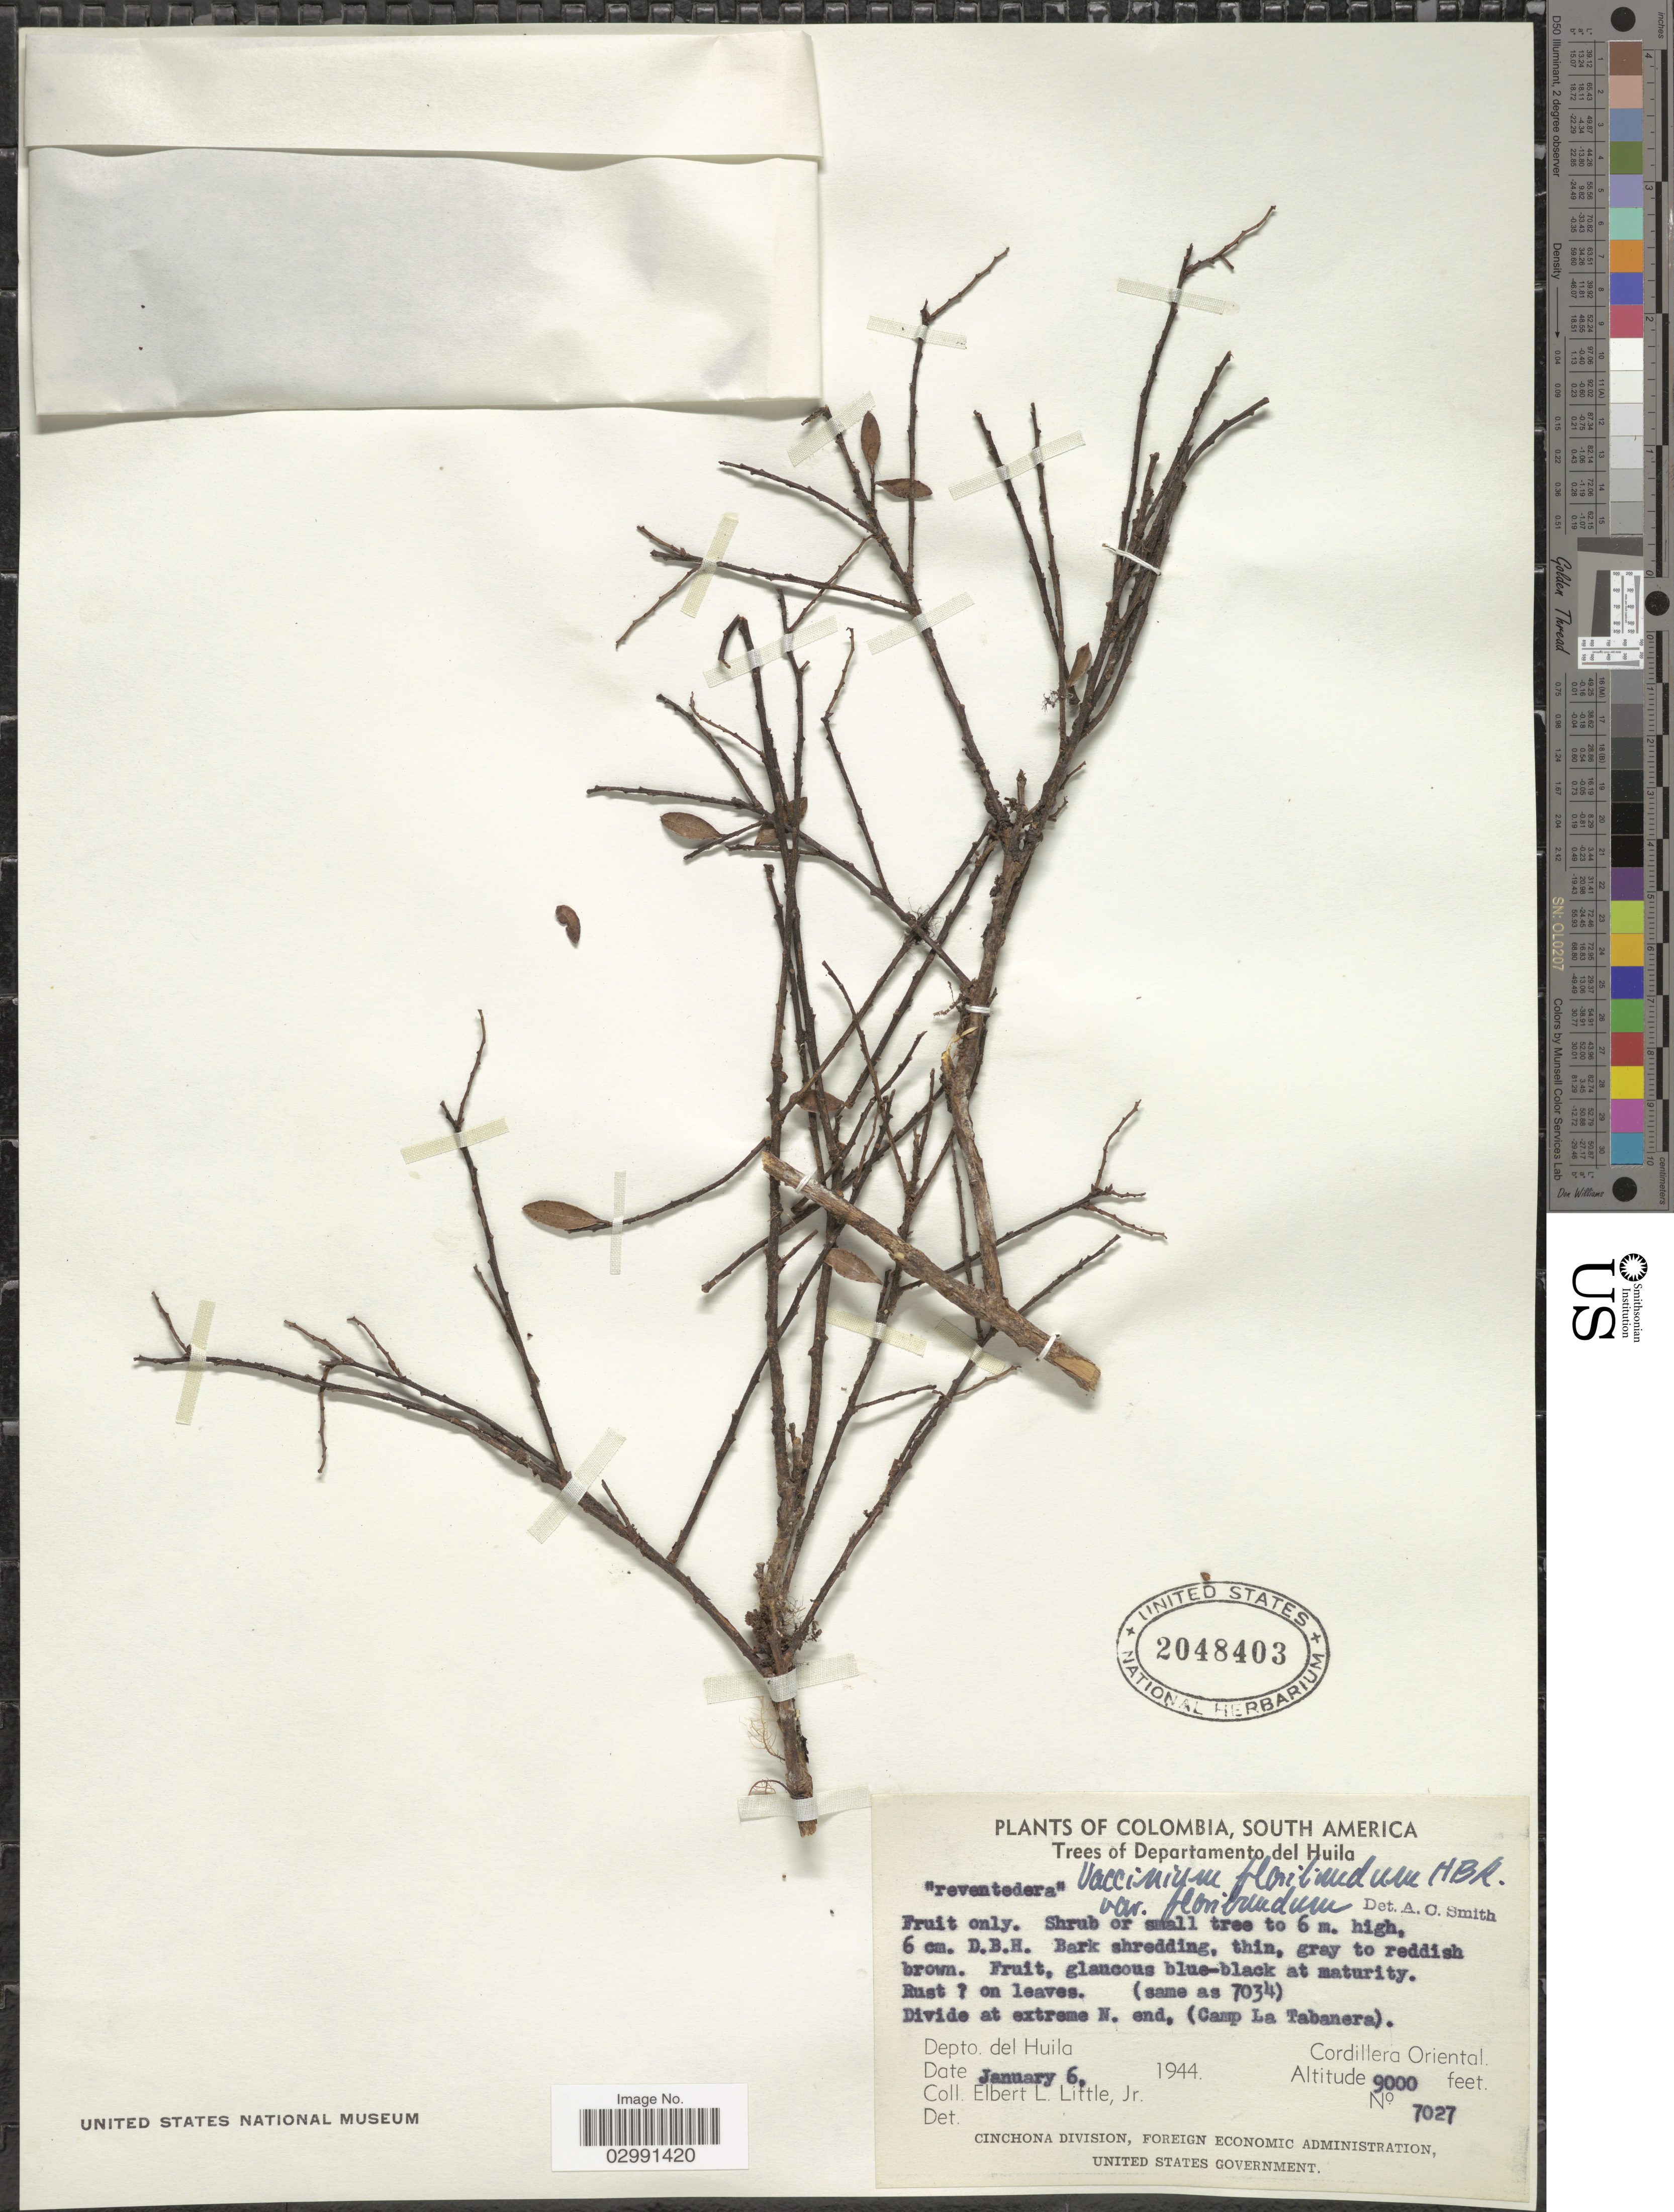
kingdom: Plantae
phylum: Tracheophyta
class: Magnoliopsida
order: Ericales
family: Ericaceae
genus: Vaccinium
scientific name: Vaccinium floribundum var. floribundum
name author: Kunth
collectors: E. L. Little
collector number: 7027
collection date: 1944-01-06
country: Colombia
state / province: Huila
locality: Trees of Departamento del Huila. Divide at extreme N. end, (Camp La Tabanera). Depto. del Huila. Cordillera Oriental.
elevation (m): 2743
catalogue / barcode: US 2048403